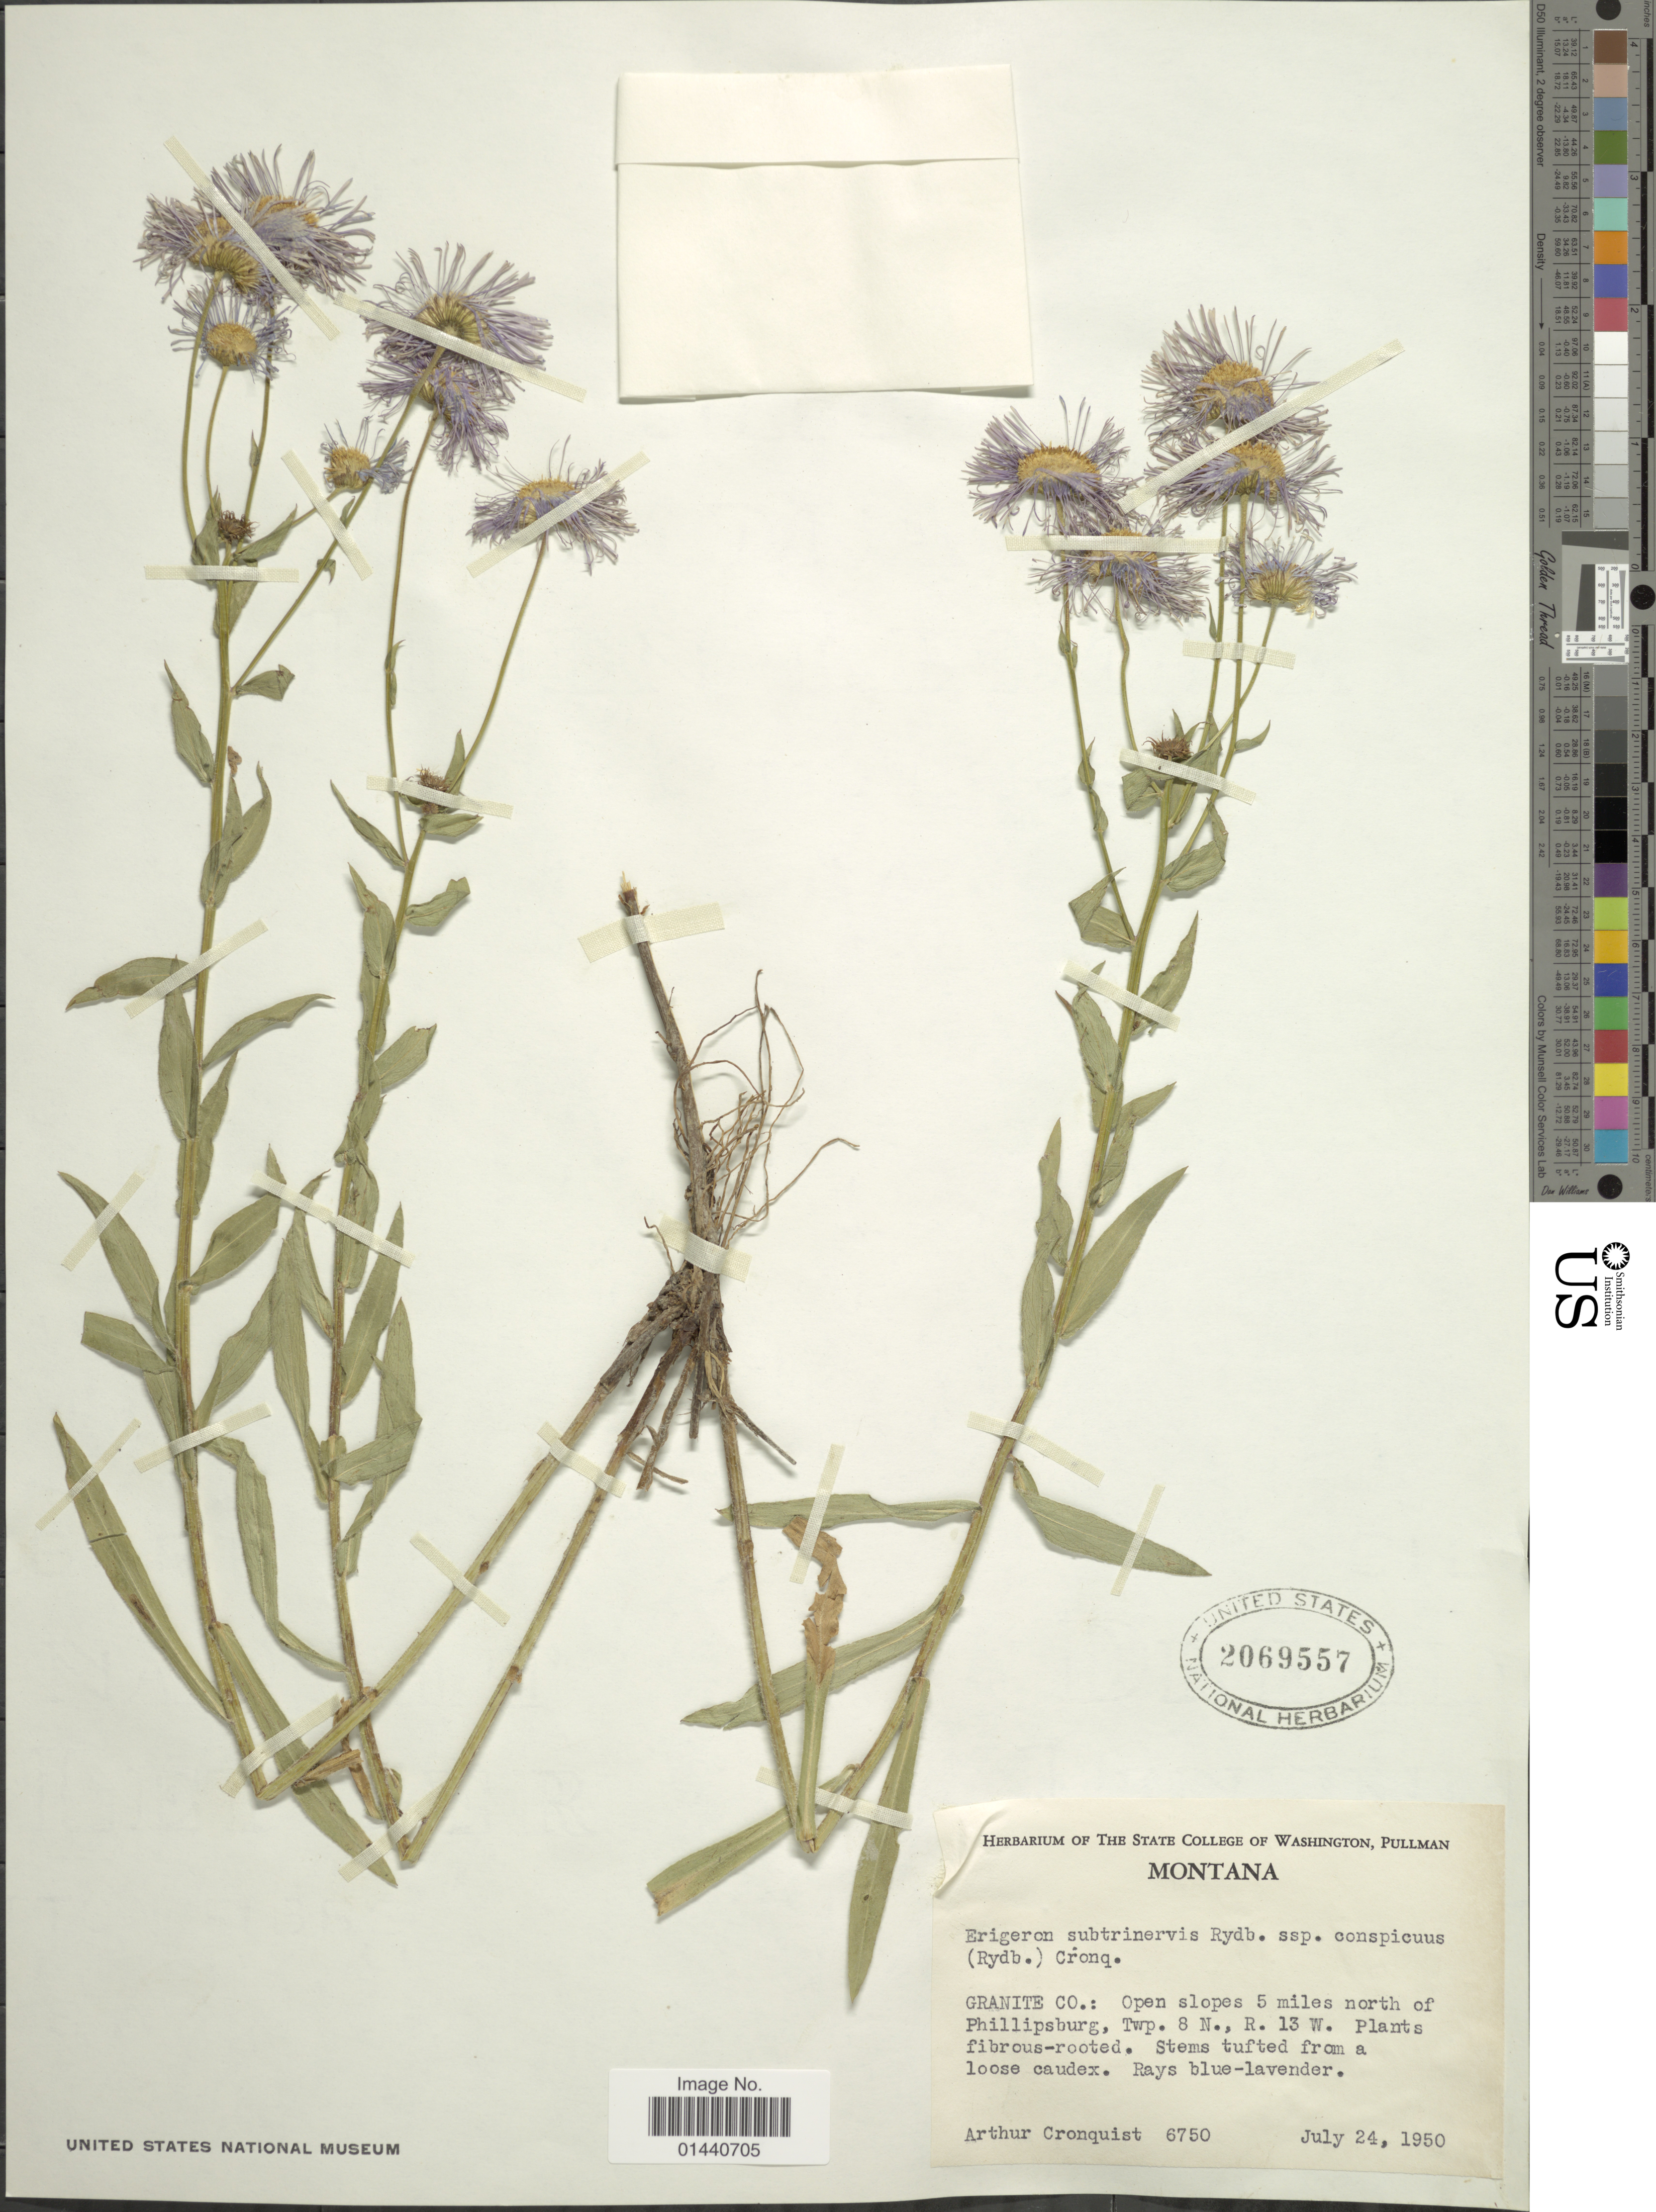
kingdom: Plantae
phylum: Tracheophyta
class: Magnoliopsida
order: Asterales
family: Asteraceae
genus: Erigeron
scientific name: Erigeron subtrinervis var. conspicuus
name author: (Rydb.) Cronq.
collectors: A. J. Cronquist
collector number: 6750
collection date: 1950-07-24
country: United States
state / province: Montana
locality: Granite Co.; Open slopes 5 miles north of Phillipsburg, Twp. 8 N., R. 13 W.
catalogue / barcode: US 2069557